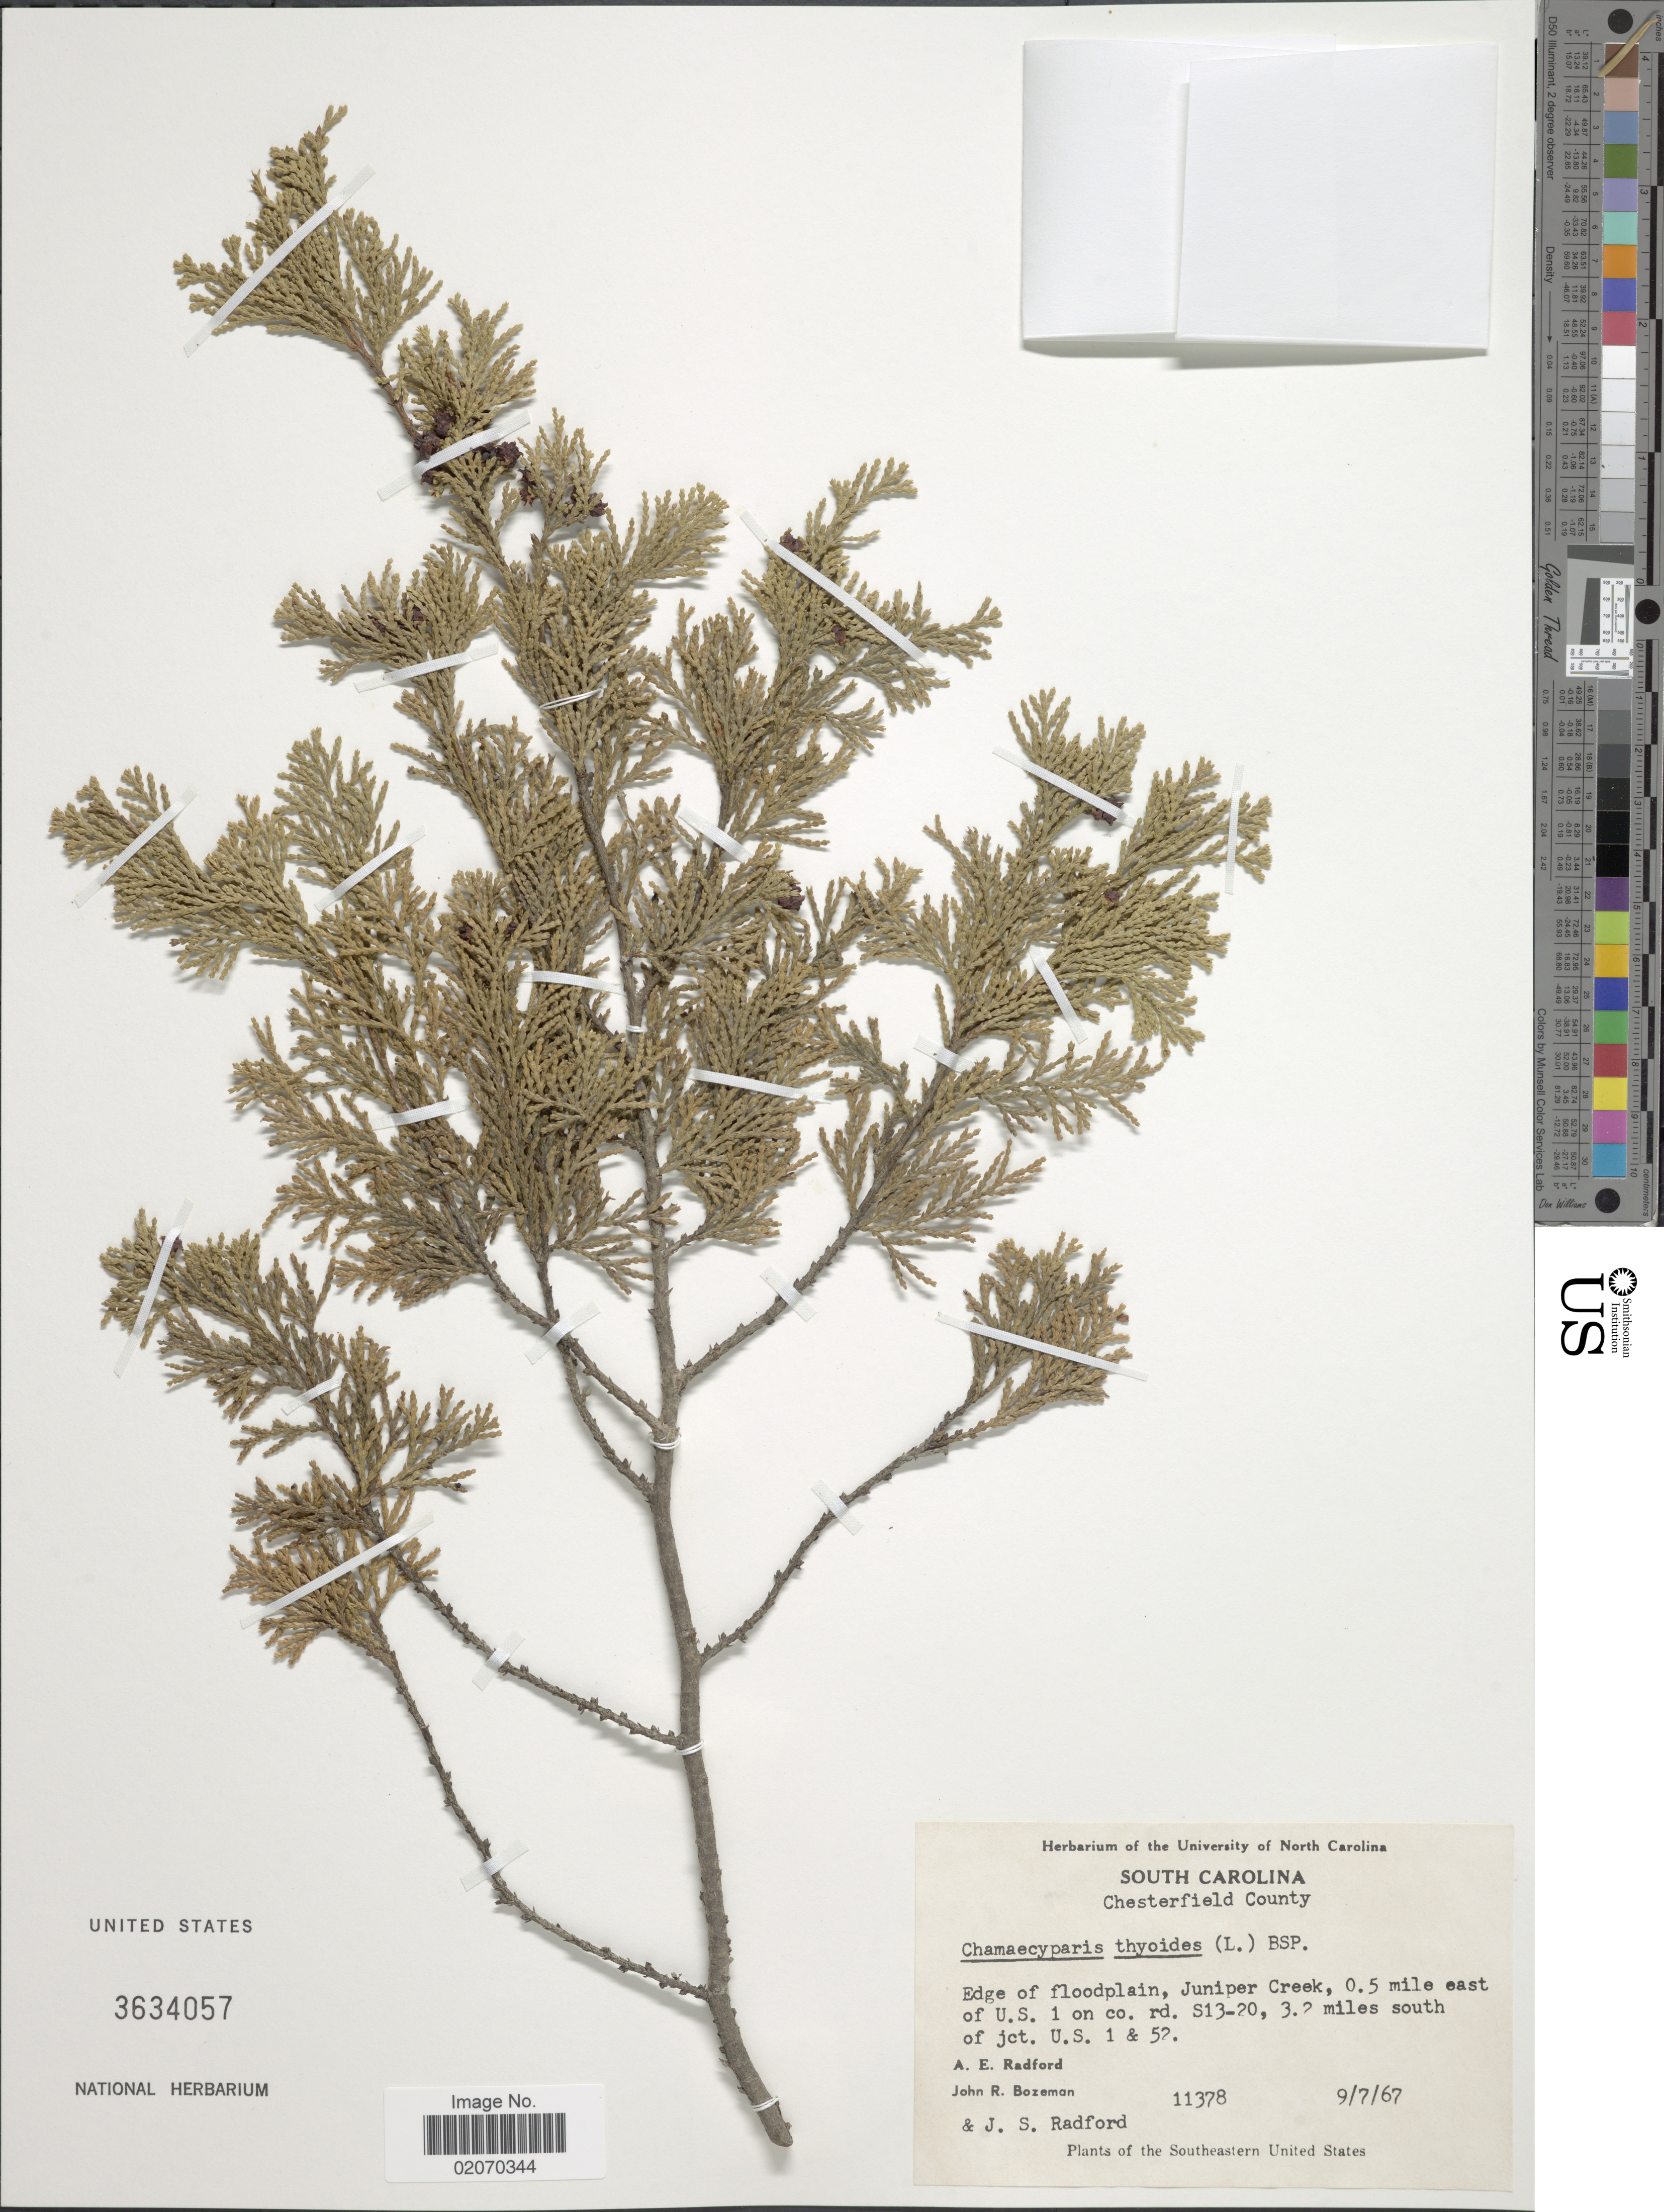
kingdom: Plantae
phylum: Tracheophyta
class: Pinopsida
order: Pinales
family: Cupressaceae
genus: Chamaecyparis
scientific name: Chamaecyparis thyoides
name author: (L.) Britton, Stearns & Poggenb.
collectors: A. E. Radford, J. R. Bozeman & J. S. Radford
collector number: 11378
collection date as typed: Transcribed d/m/y: 7/9/67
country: United States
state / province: South Carolina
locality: Chesterfield County. Juniper Creek, 0.5 mile east of U.S. 1 on co. rd. S13-20, 3.2 miles south of jct. U.S. 1 & 52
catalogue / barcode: US 3634057